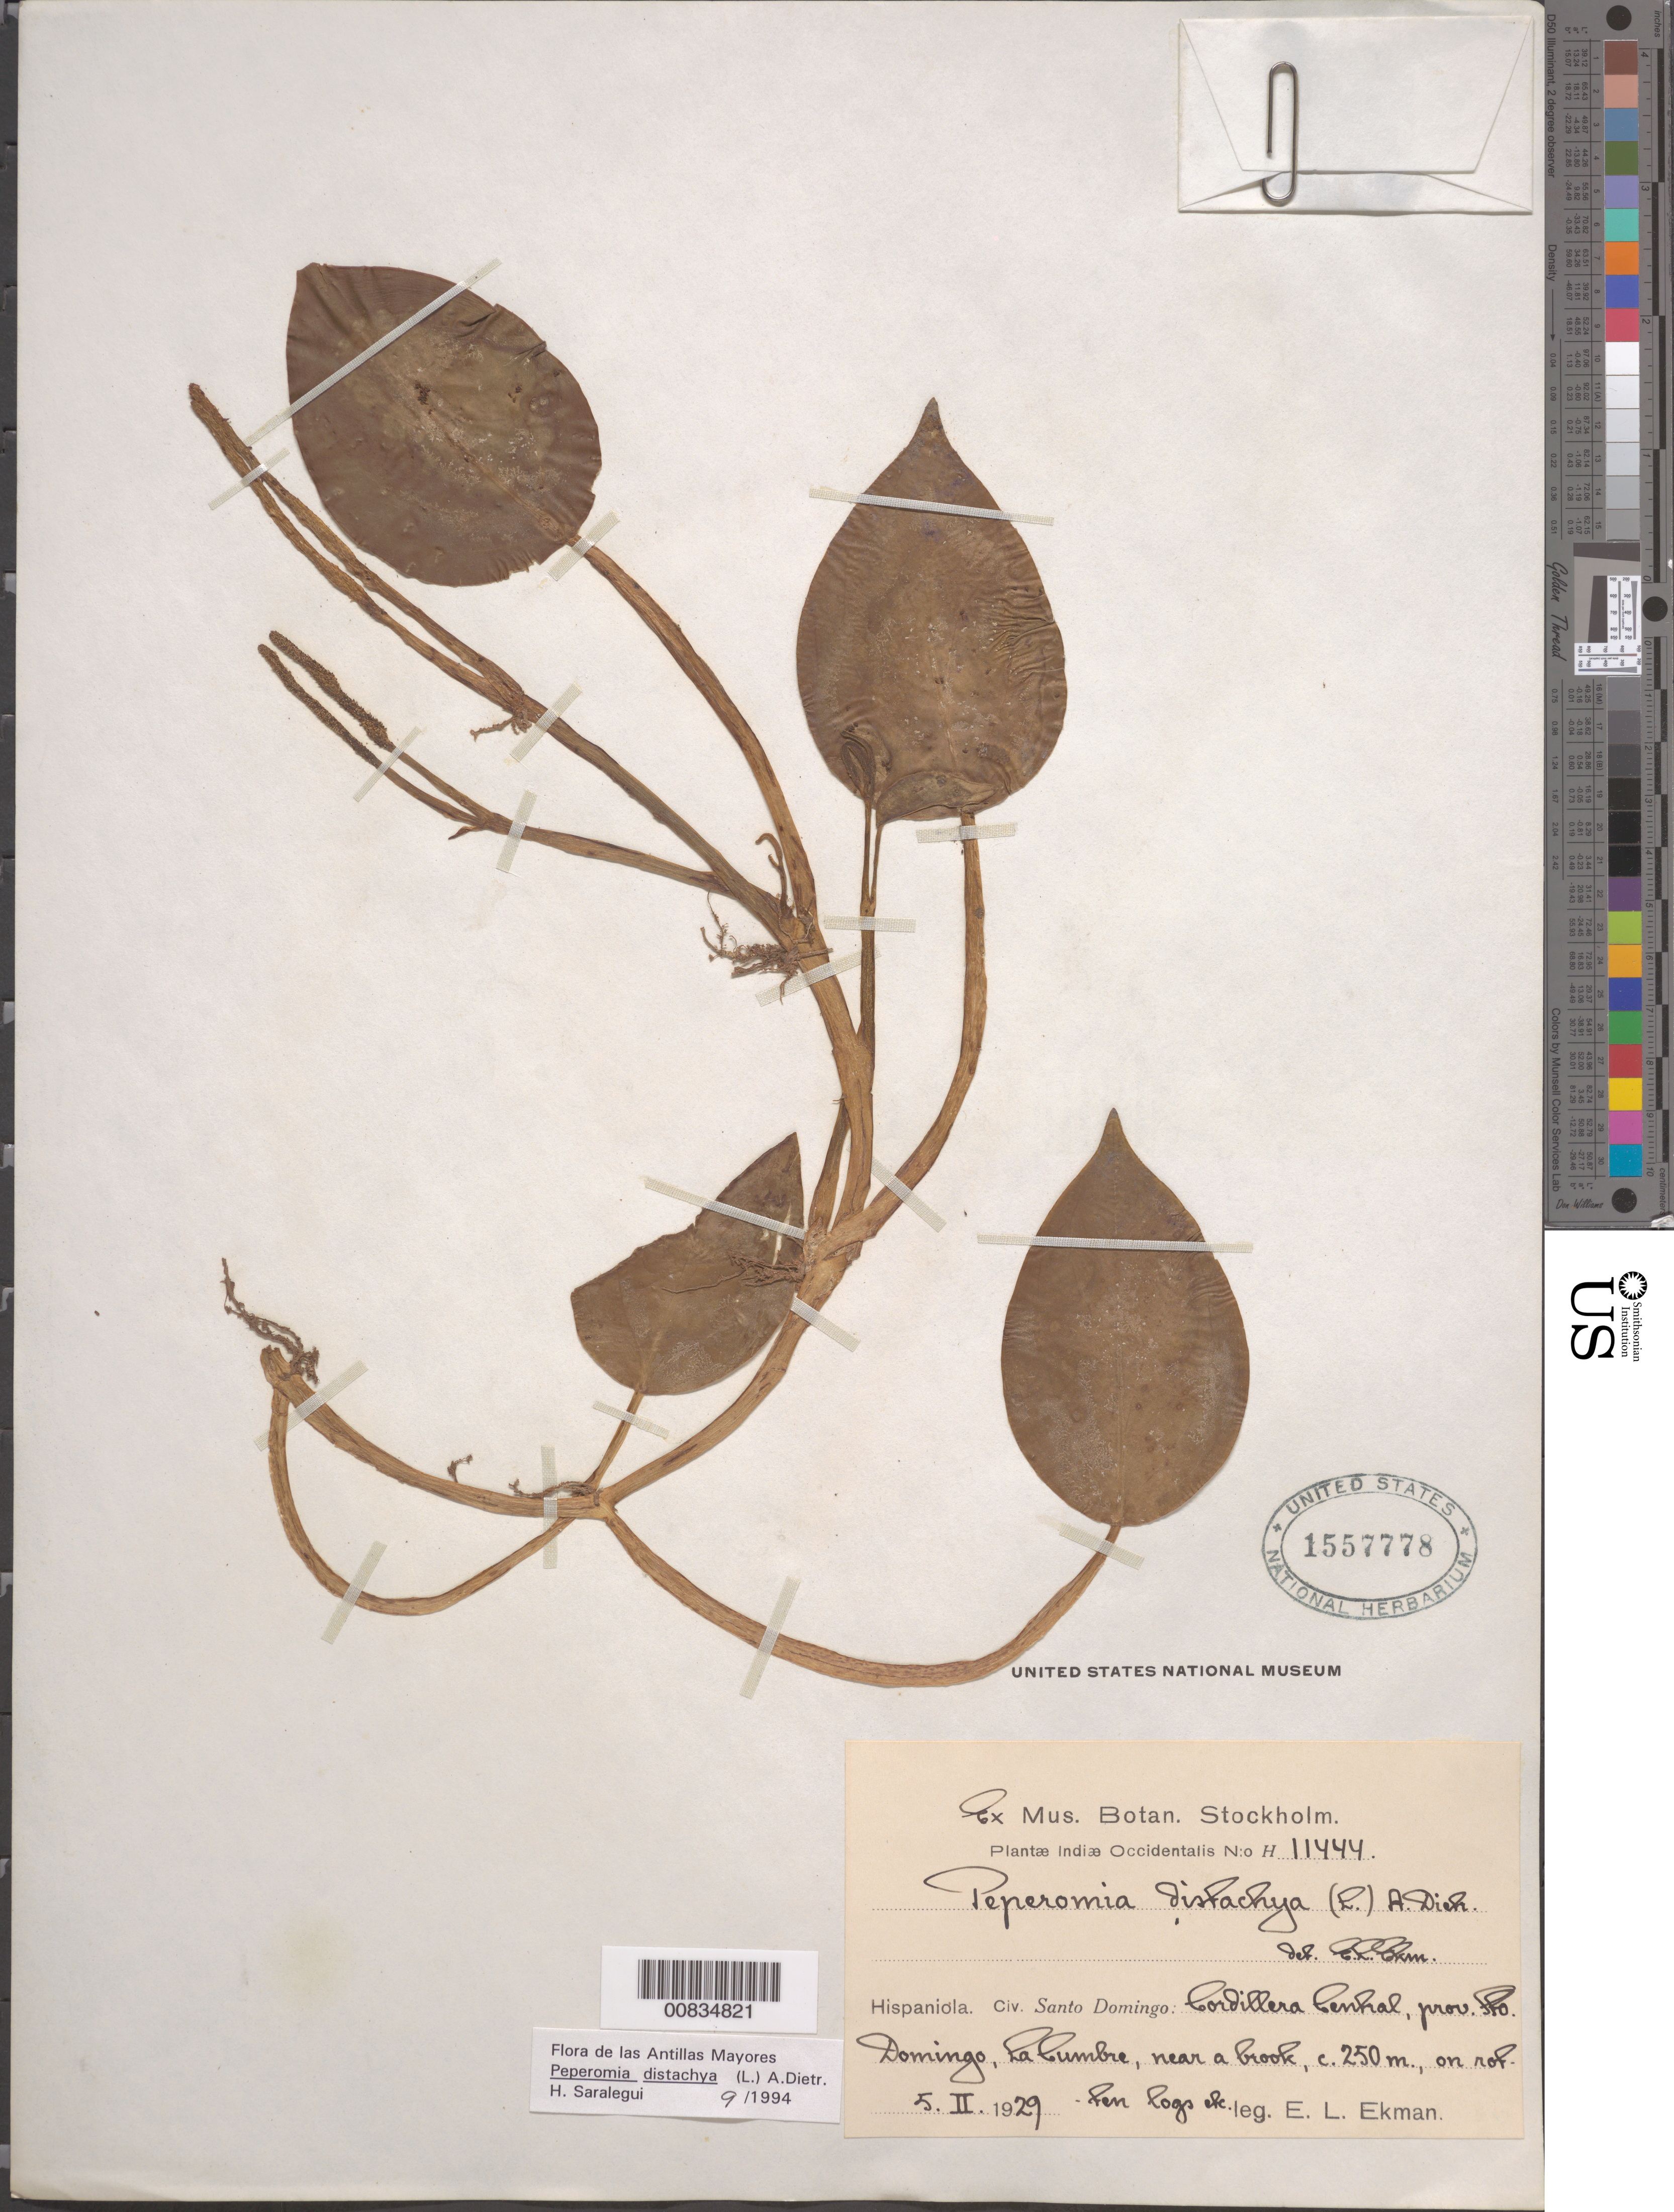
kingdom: Plantae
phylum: Tracheophyta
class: Magnoliopsida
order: Piperales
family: Piperaceae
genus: Peperomia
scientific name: Peperomia distachya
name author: (L.) A. Dietr.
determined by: Saralegui Boza, H., (HAJB), Jardin Botanico Nacional (Habana)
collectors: E. L. Ekman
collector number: H 11444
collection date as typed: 05 Feb 1929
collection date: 1929-02-05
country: Dominican Republic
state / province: Distrito Nacional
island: Hispaniola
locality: Cordillera Central, prov. Sto. Domingo (obsolete), La Cumbre, near a brook.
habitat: On rotten logs, etc.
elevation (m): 250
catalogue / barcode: US 1557778